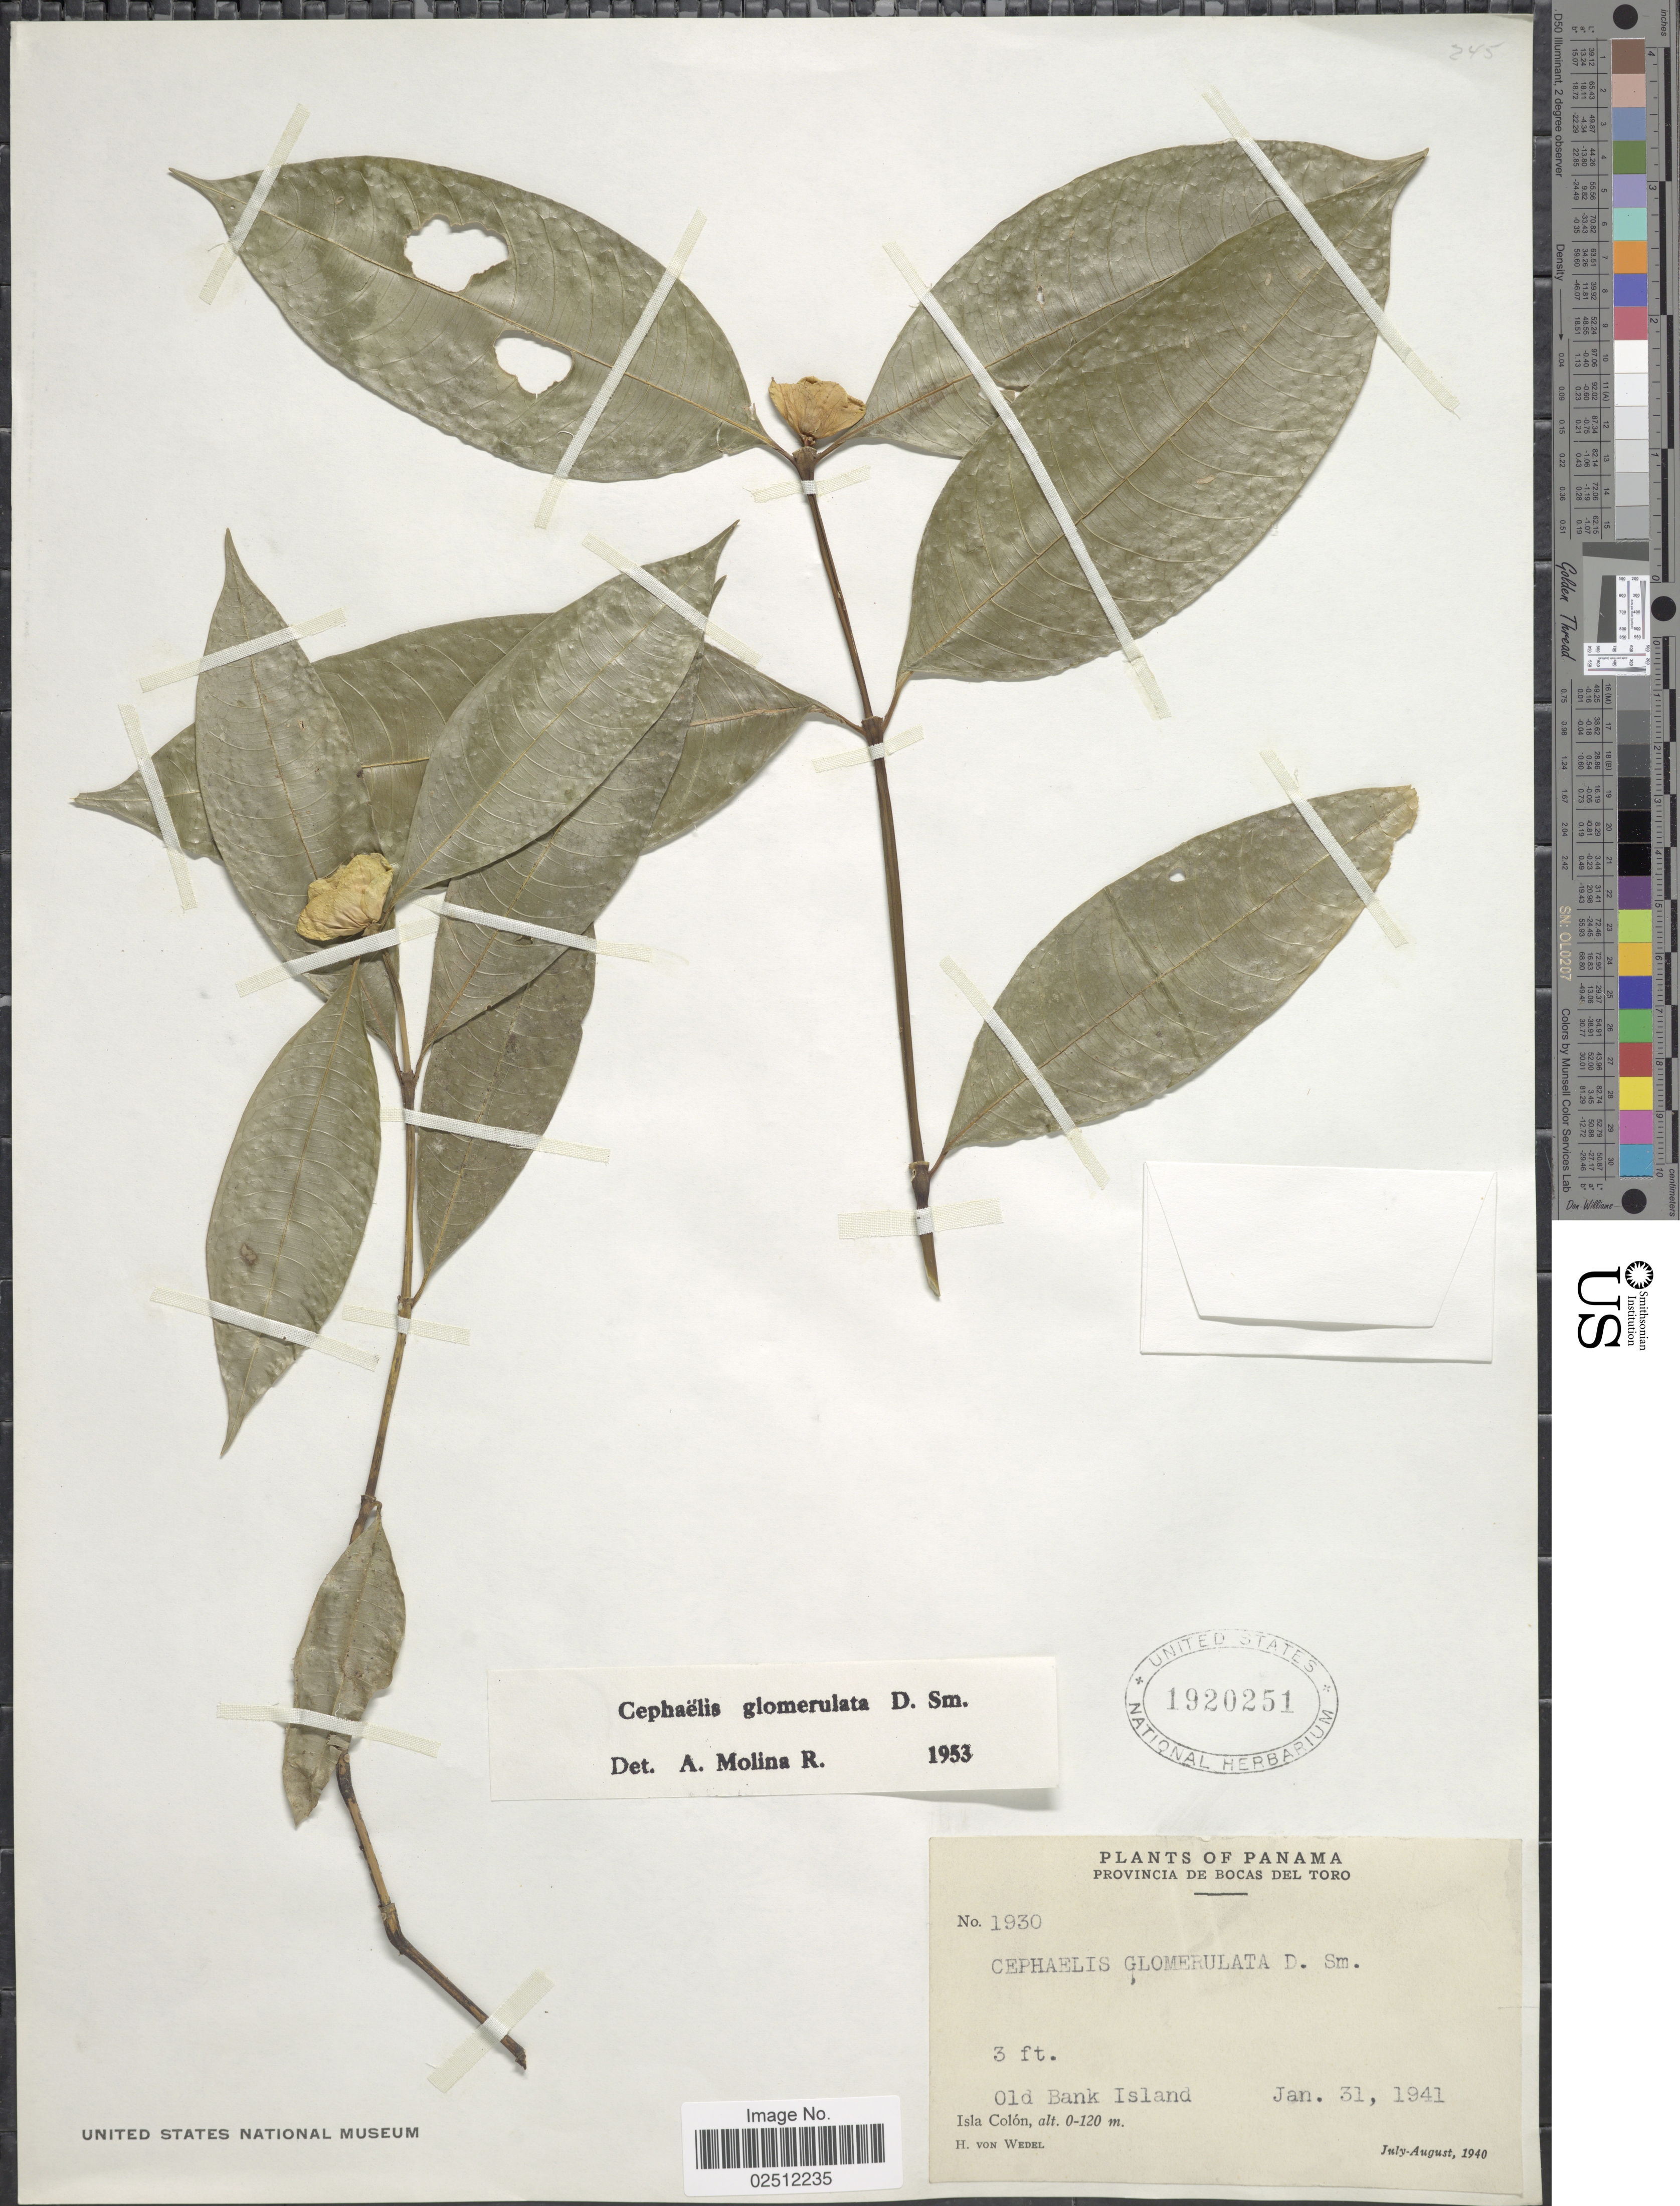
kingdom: Plantae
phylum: Tracheophyta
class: Magnoliopsida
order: Gentianales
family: Rubiaceae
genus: Psychotria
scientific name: Psychotria glomerulata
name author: (Donn. Sm.) Steyerm.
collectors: H. von Wedel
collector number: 1930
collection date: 1941-01-31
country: Panama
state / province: Bocas del Toro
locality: Old Bank Island, Isla Colón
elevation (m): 0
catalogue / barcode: US 1920251